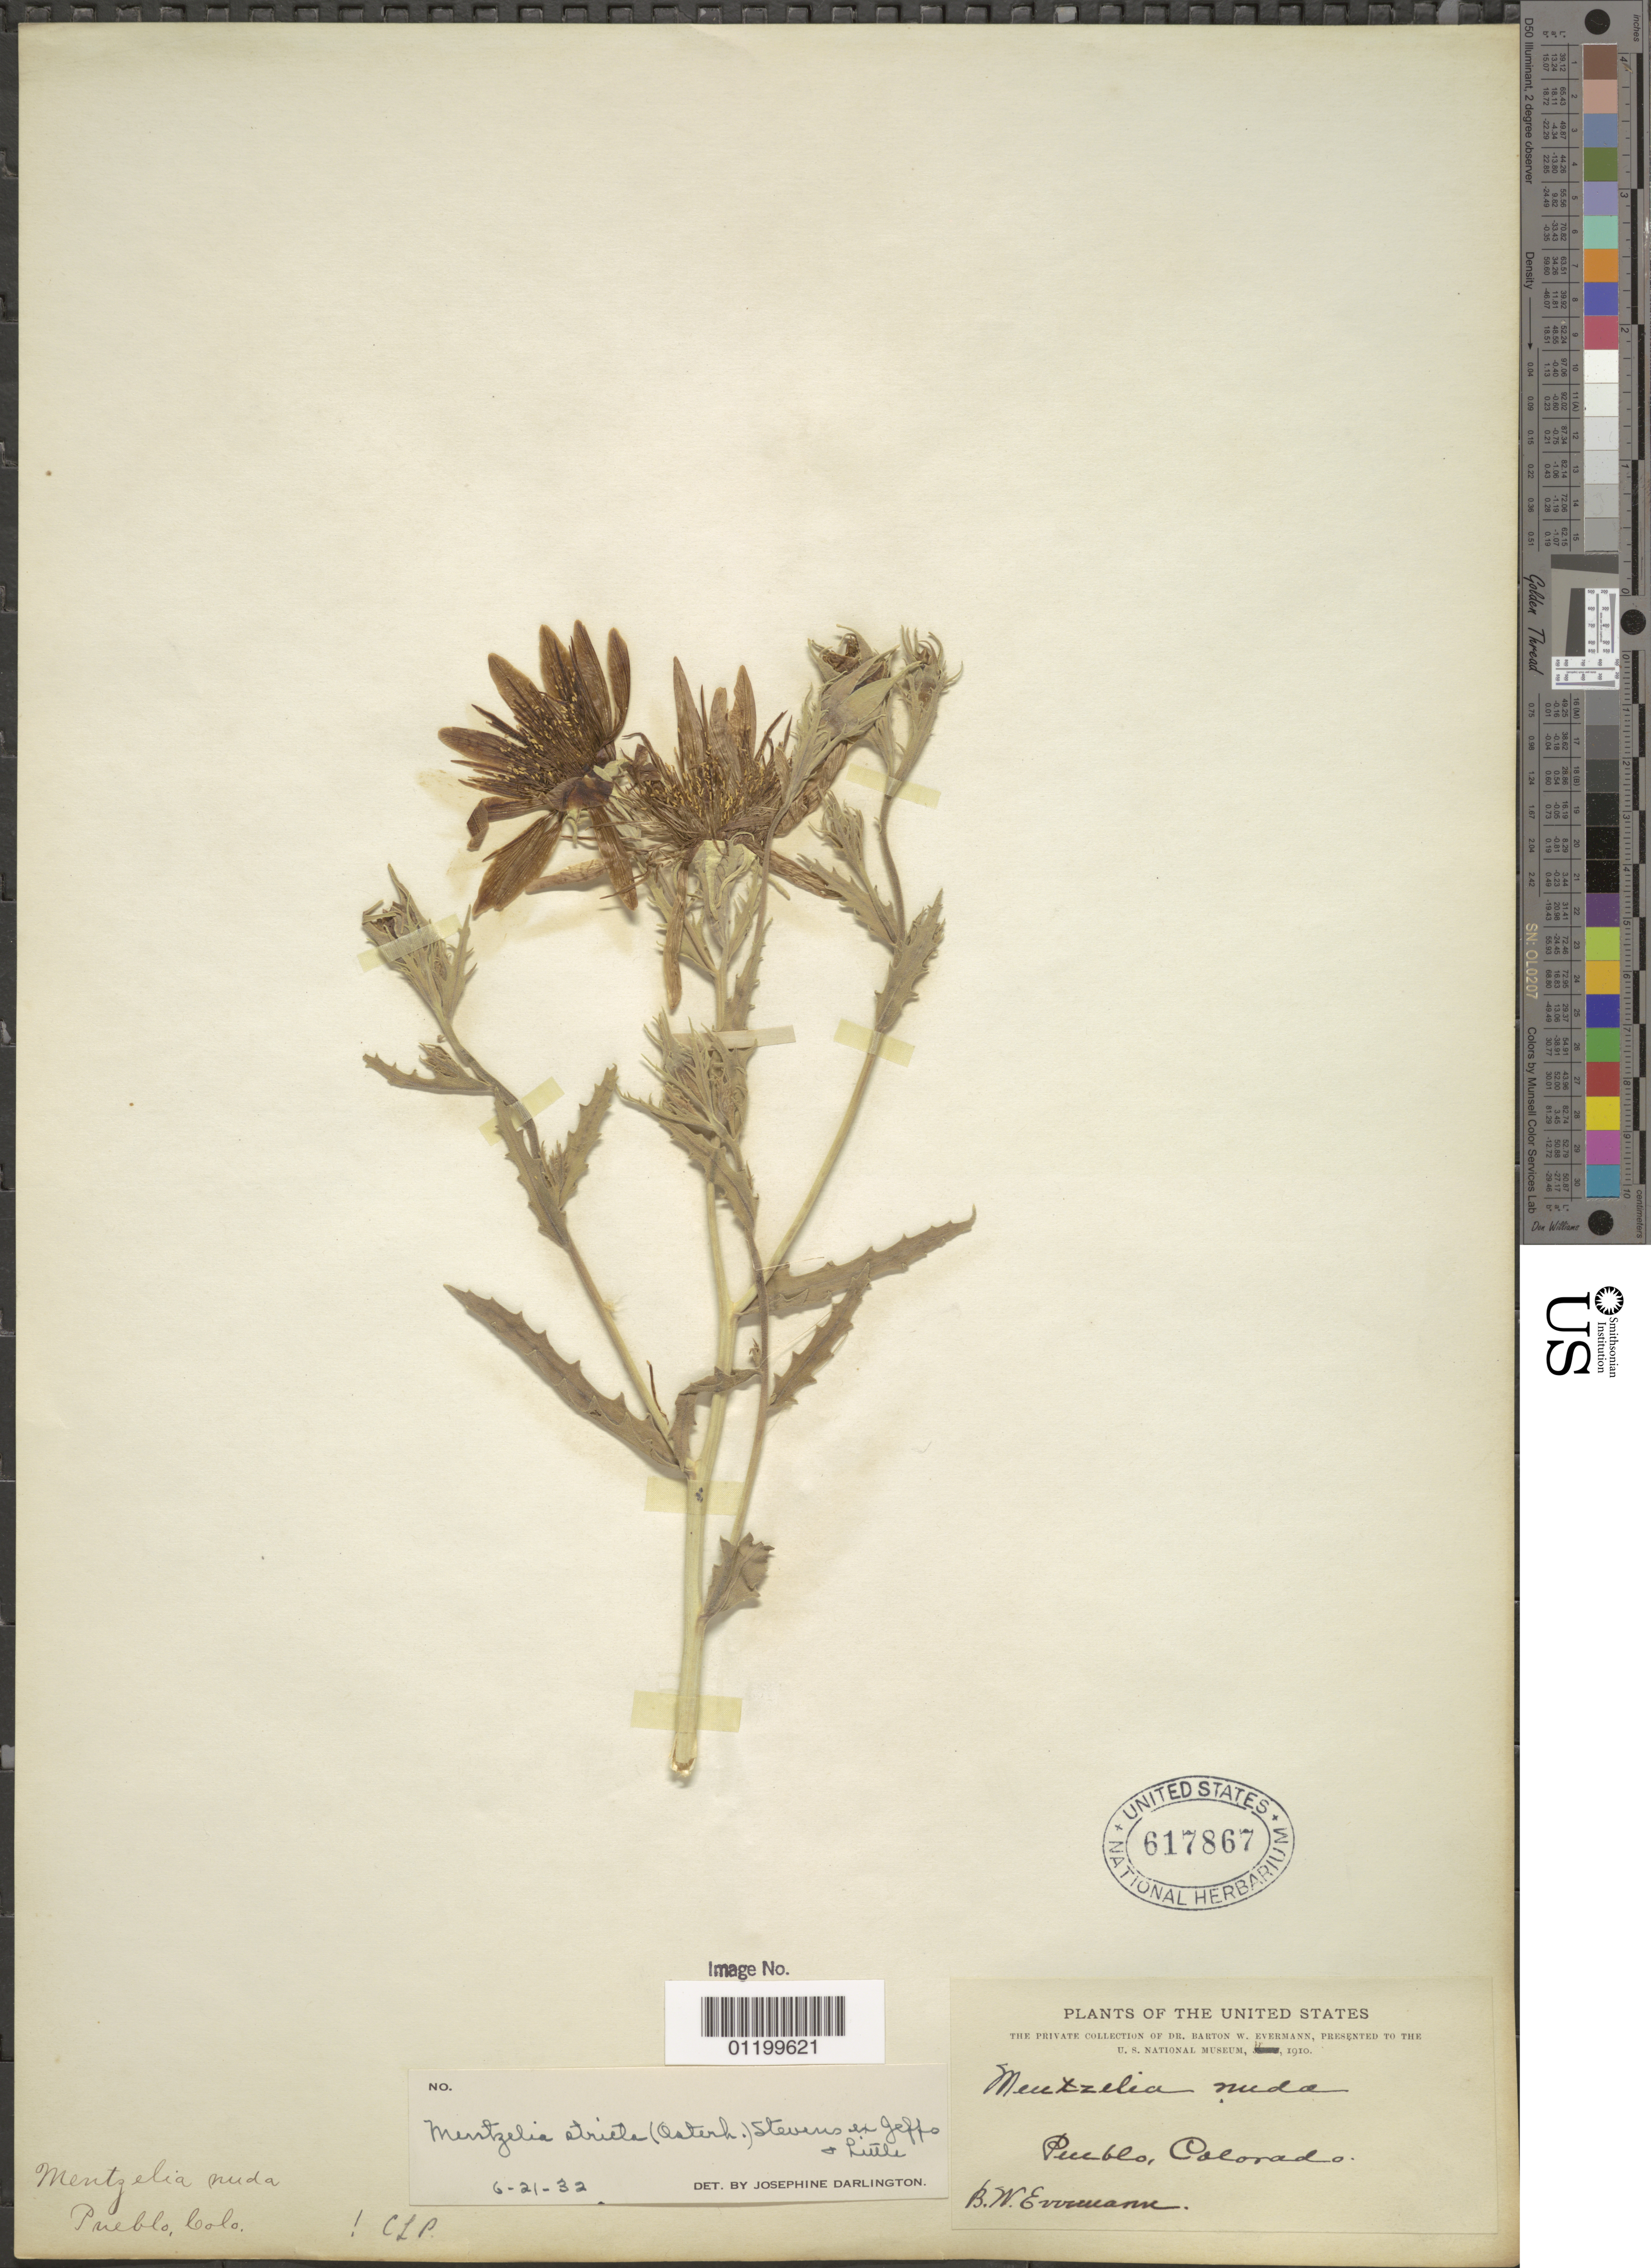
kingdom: Plantae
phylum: Tracheophyta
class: Magnoliopsida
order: Cornales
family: Loasaceae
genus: Mentzelia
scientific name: Mentzelia stricta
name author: (Osterh.) Stevens ex Jeffs & Little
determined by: Darlington, J.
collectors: B. W. Evermann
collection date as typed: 1889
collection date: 1889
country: United States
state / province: Colorado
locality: Pueblo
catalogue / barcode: US 617867